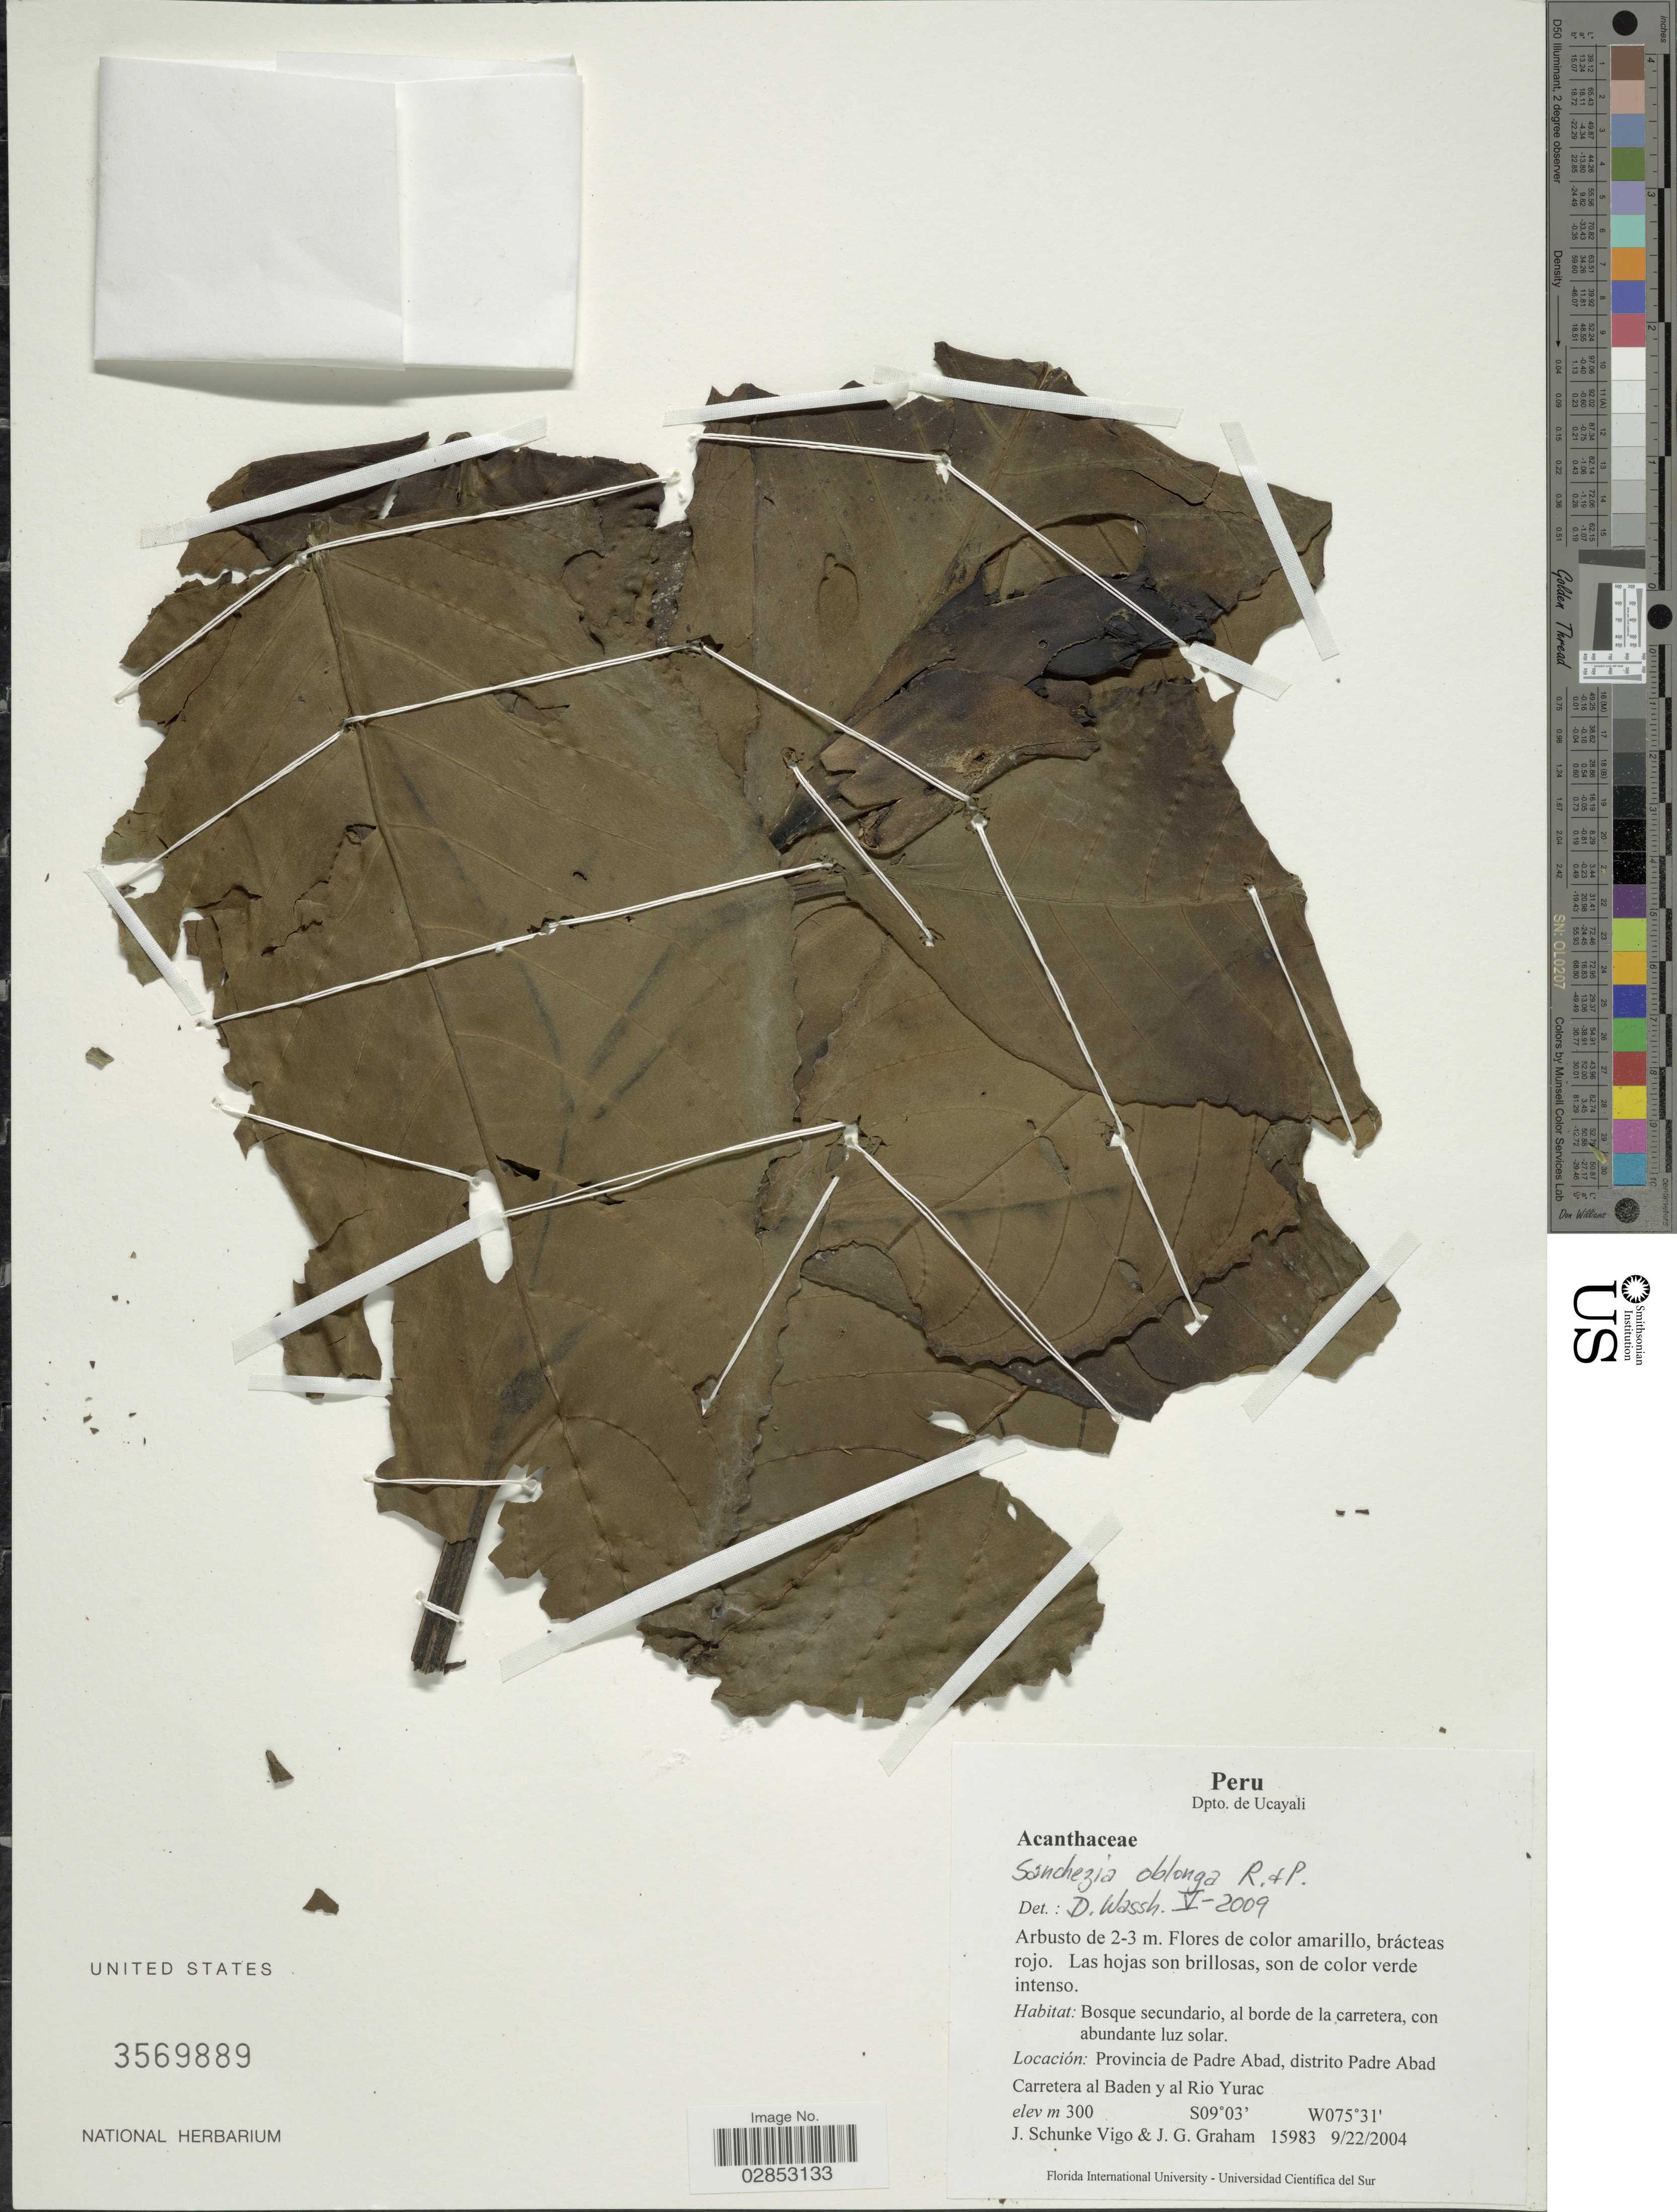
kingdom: Plantae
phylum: Tracheophyta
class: Magnoliopsida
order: Lamiales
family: Acanthaceae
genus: Sanchezia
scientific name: Sanchezia oblonga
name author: Ruiz & Pav.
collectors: J. Schunke Vigo & J. Graham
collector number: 15983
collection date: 2004-09-22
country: Peru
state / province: Ucayali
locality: Dpto. de Ucayali, Provincia de Padre Abad, distrito Padre Abad, Carretera al Baden y al Rio Yurac.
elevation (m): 300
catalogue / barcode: US 3569889